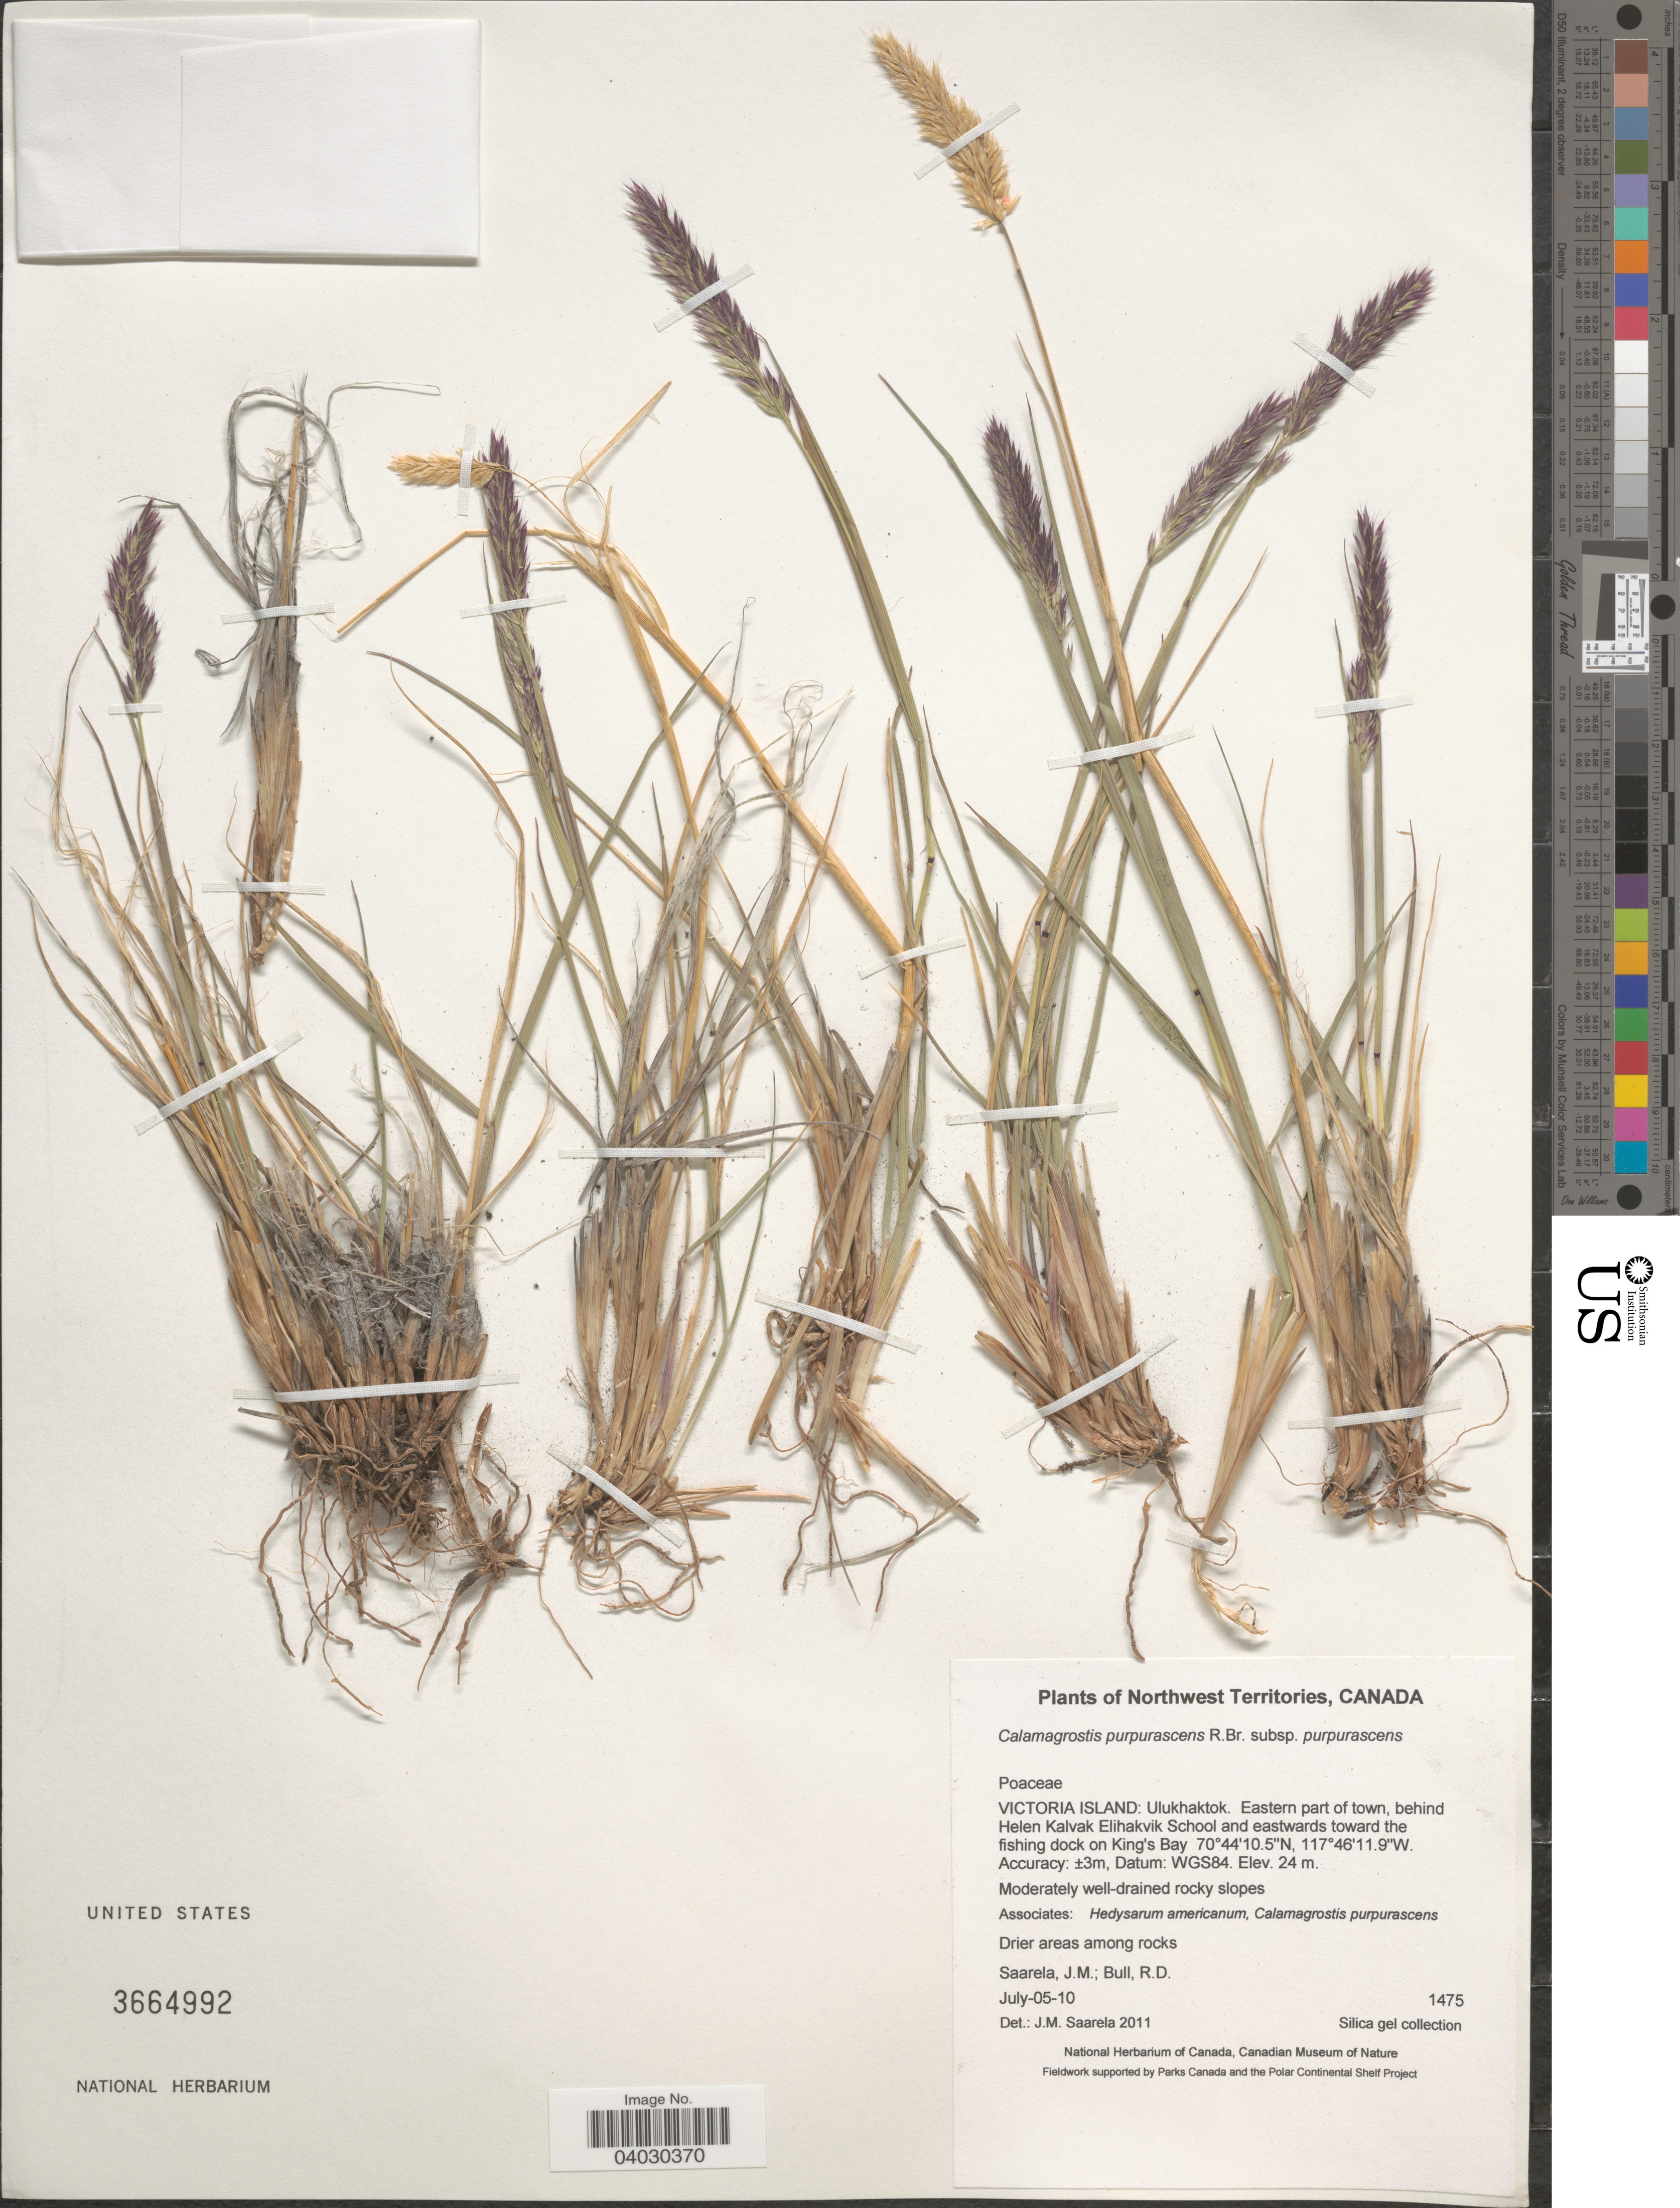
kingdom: Plantae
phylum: Tracheophyta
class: Liliopsida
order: Poales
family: Poaceae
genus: Calamagrostis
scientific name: Calamagrostis purpurascens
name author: R. Br.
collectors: J. Saarela & R. Bull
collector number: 1475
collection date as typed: Transcribed d/m/y: 5/7/10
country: Canada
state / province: Northwest Territories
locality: Victoria Island: Ulukhaktok. Eastern part of town, behind Helen Kalvak Elihakvik School and eastwards toward the fishing dock on King's Bay. Datum: WGS84.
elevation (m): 24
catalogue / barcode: US 3664992